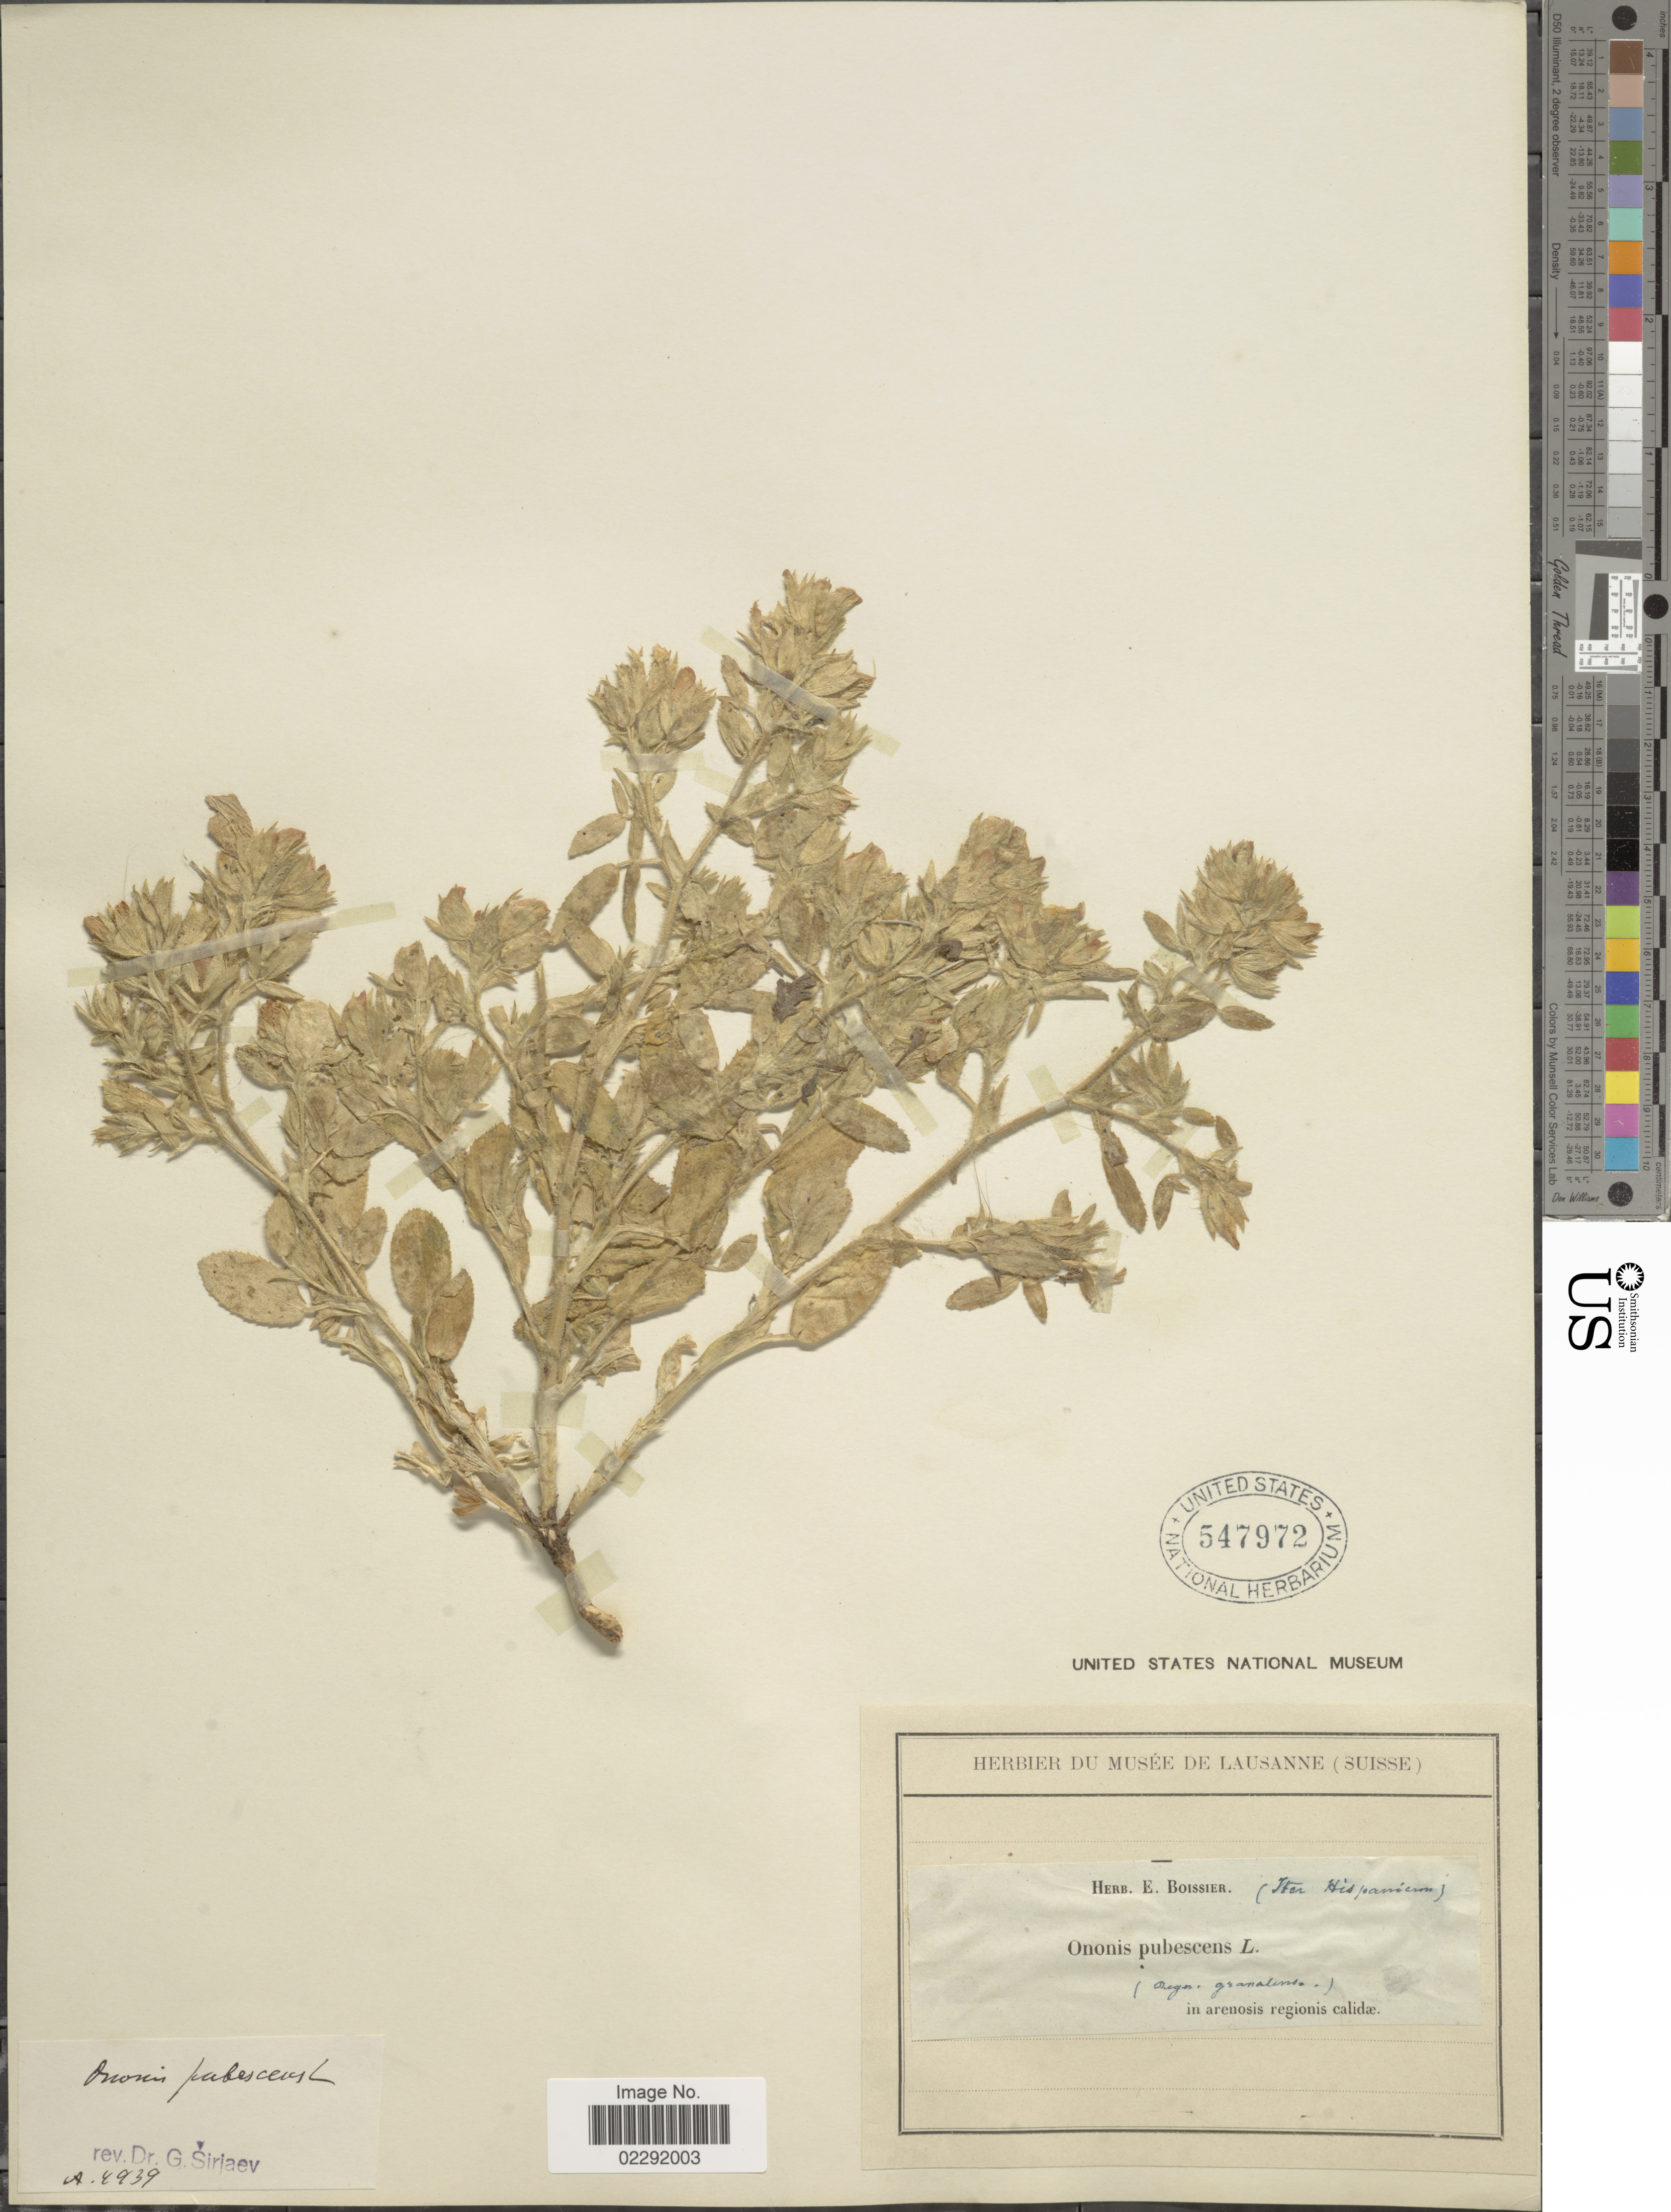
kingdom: Plantae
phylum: Tracheophyta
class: Magnoliopsida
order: Fabales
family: Fabaceae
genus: Ononis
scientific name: Ononis pubescens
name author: L.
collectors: ex herb. E. Boissier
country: Spain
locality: Iter Hispanicu, in arenosis regionis calidae.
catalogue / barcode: US 547972